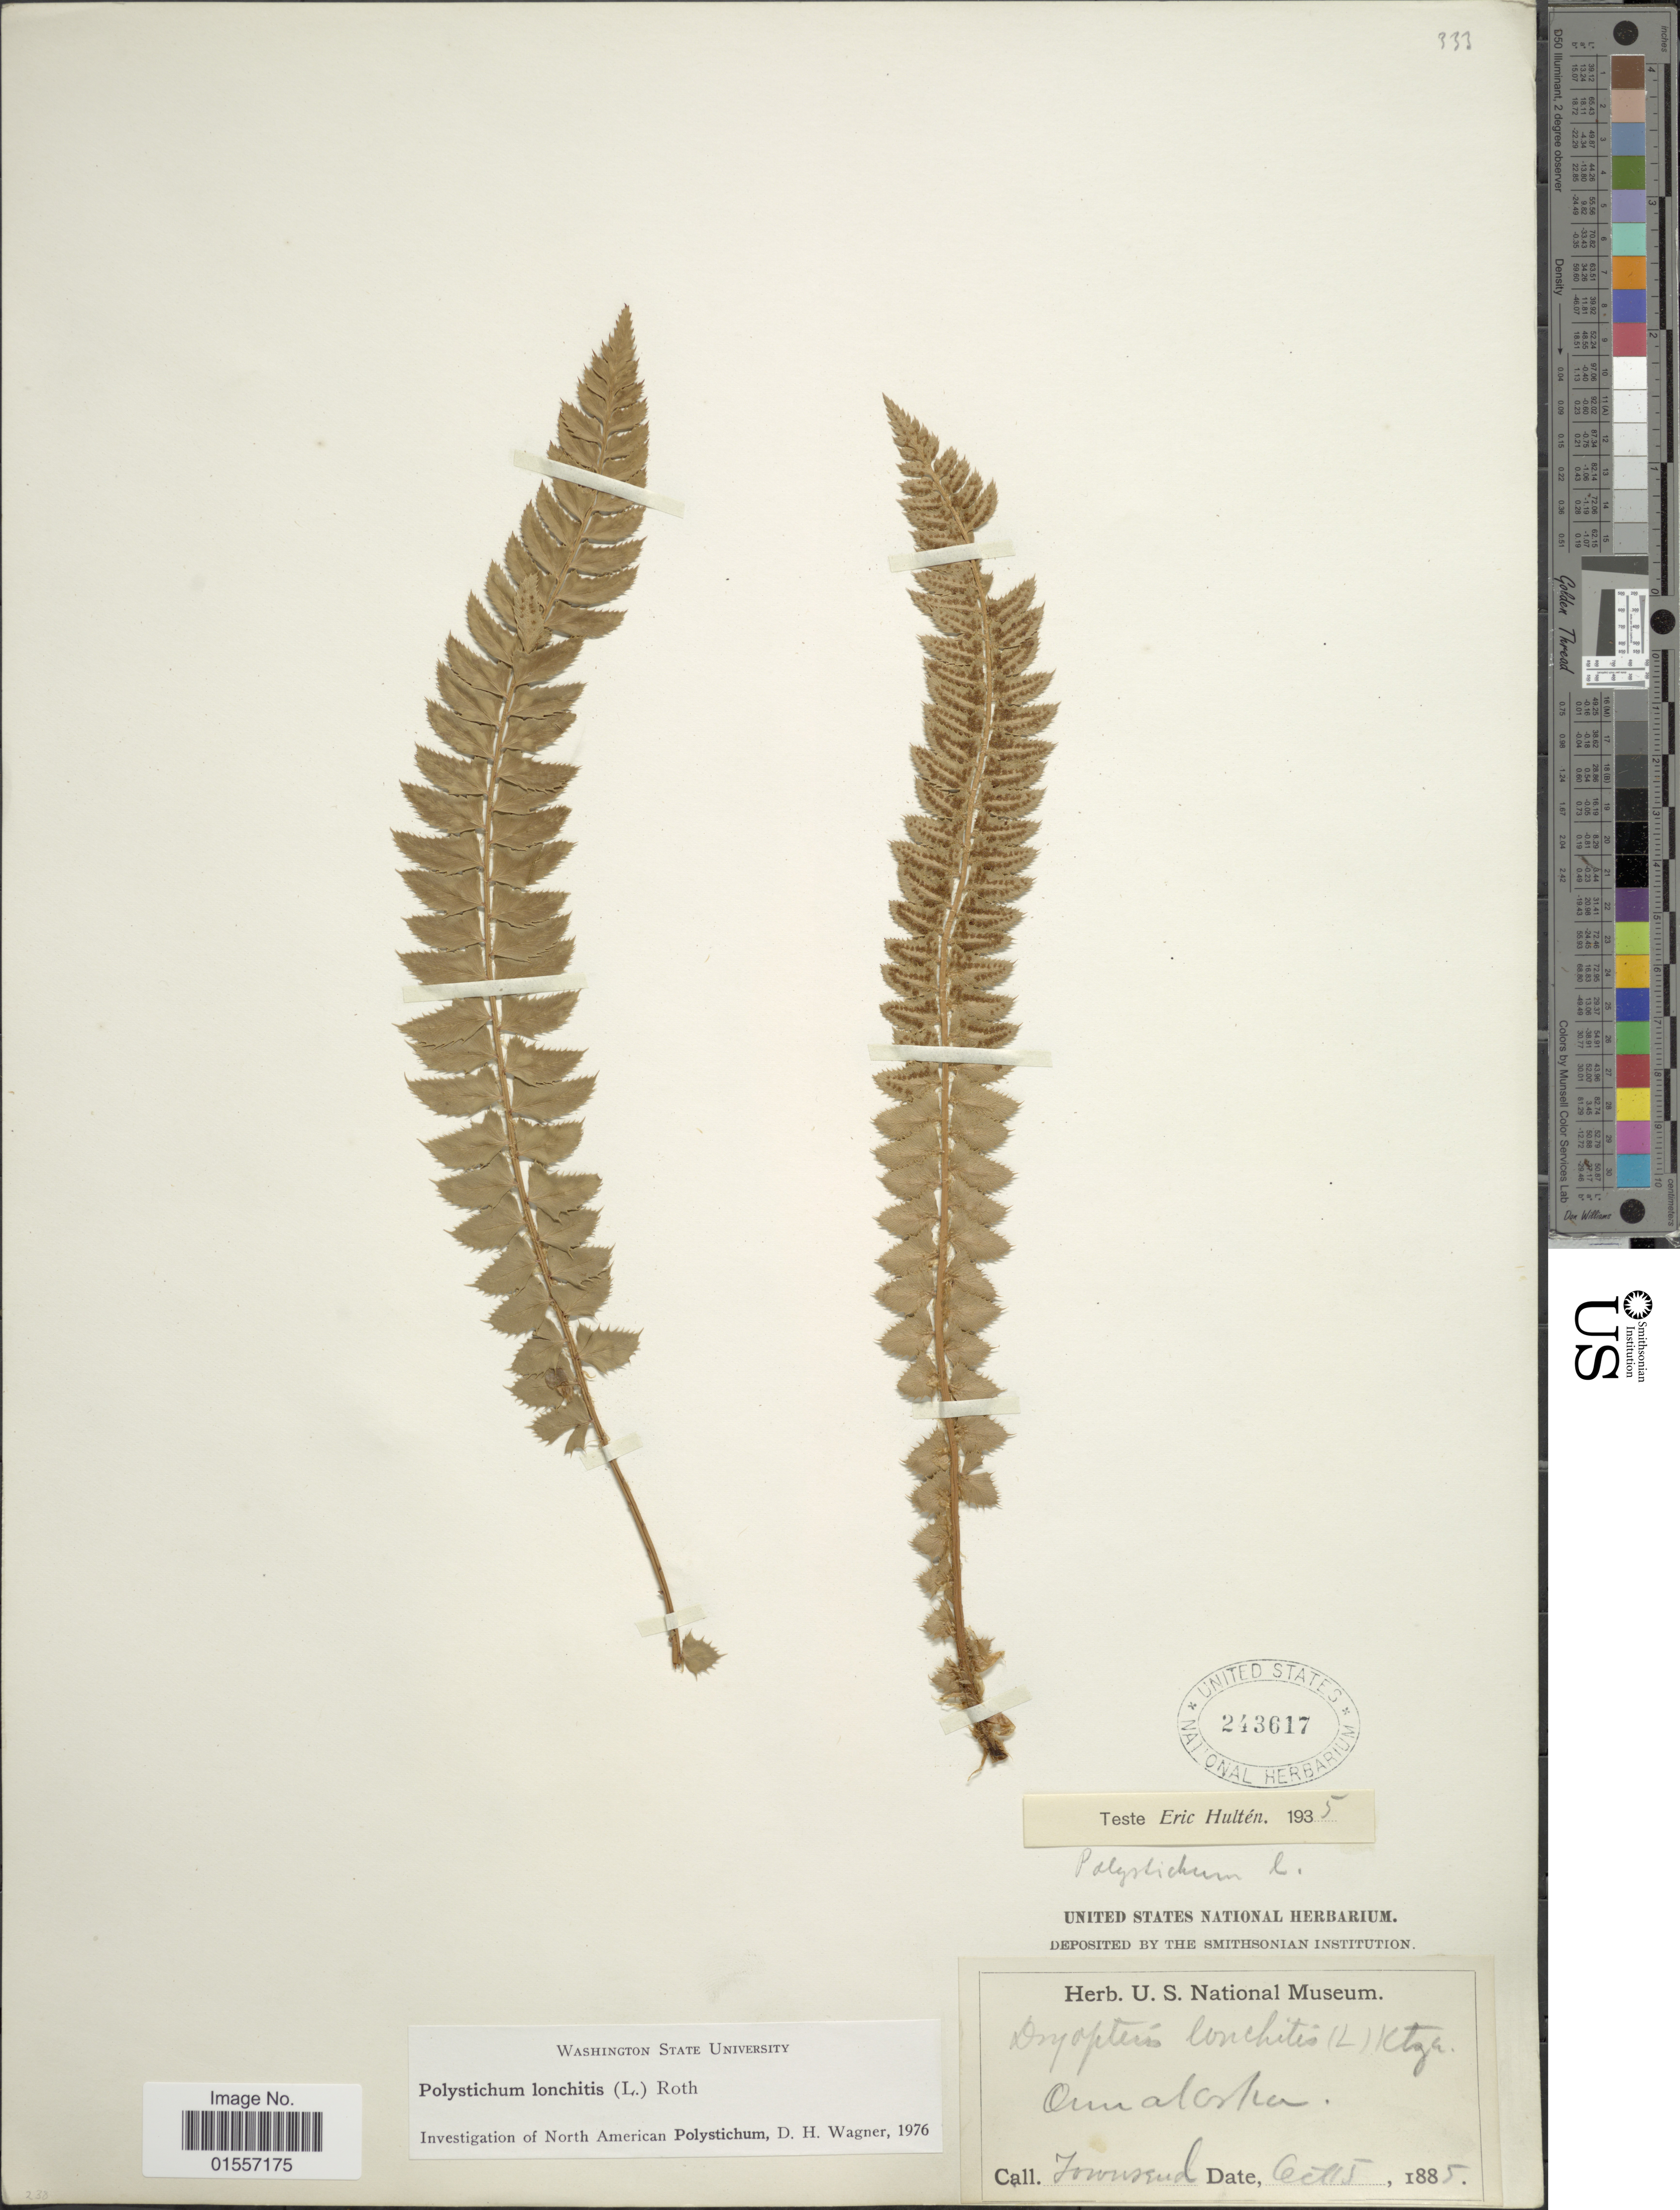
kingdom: Plantae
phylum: Tracheophyta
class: Polypodiopsida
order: Polypodiales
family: Dryopteridaceae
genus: Polystichum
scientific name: Polystichum lonchitis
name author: (Roth) L.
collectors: Townsend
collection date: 1885-10-05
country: United States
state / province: Alaska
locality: On Alaska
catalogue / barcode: US 243617